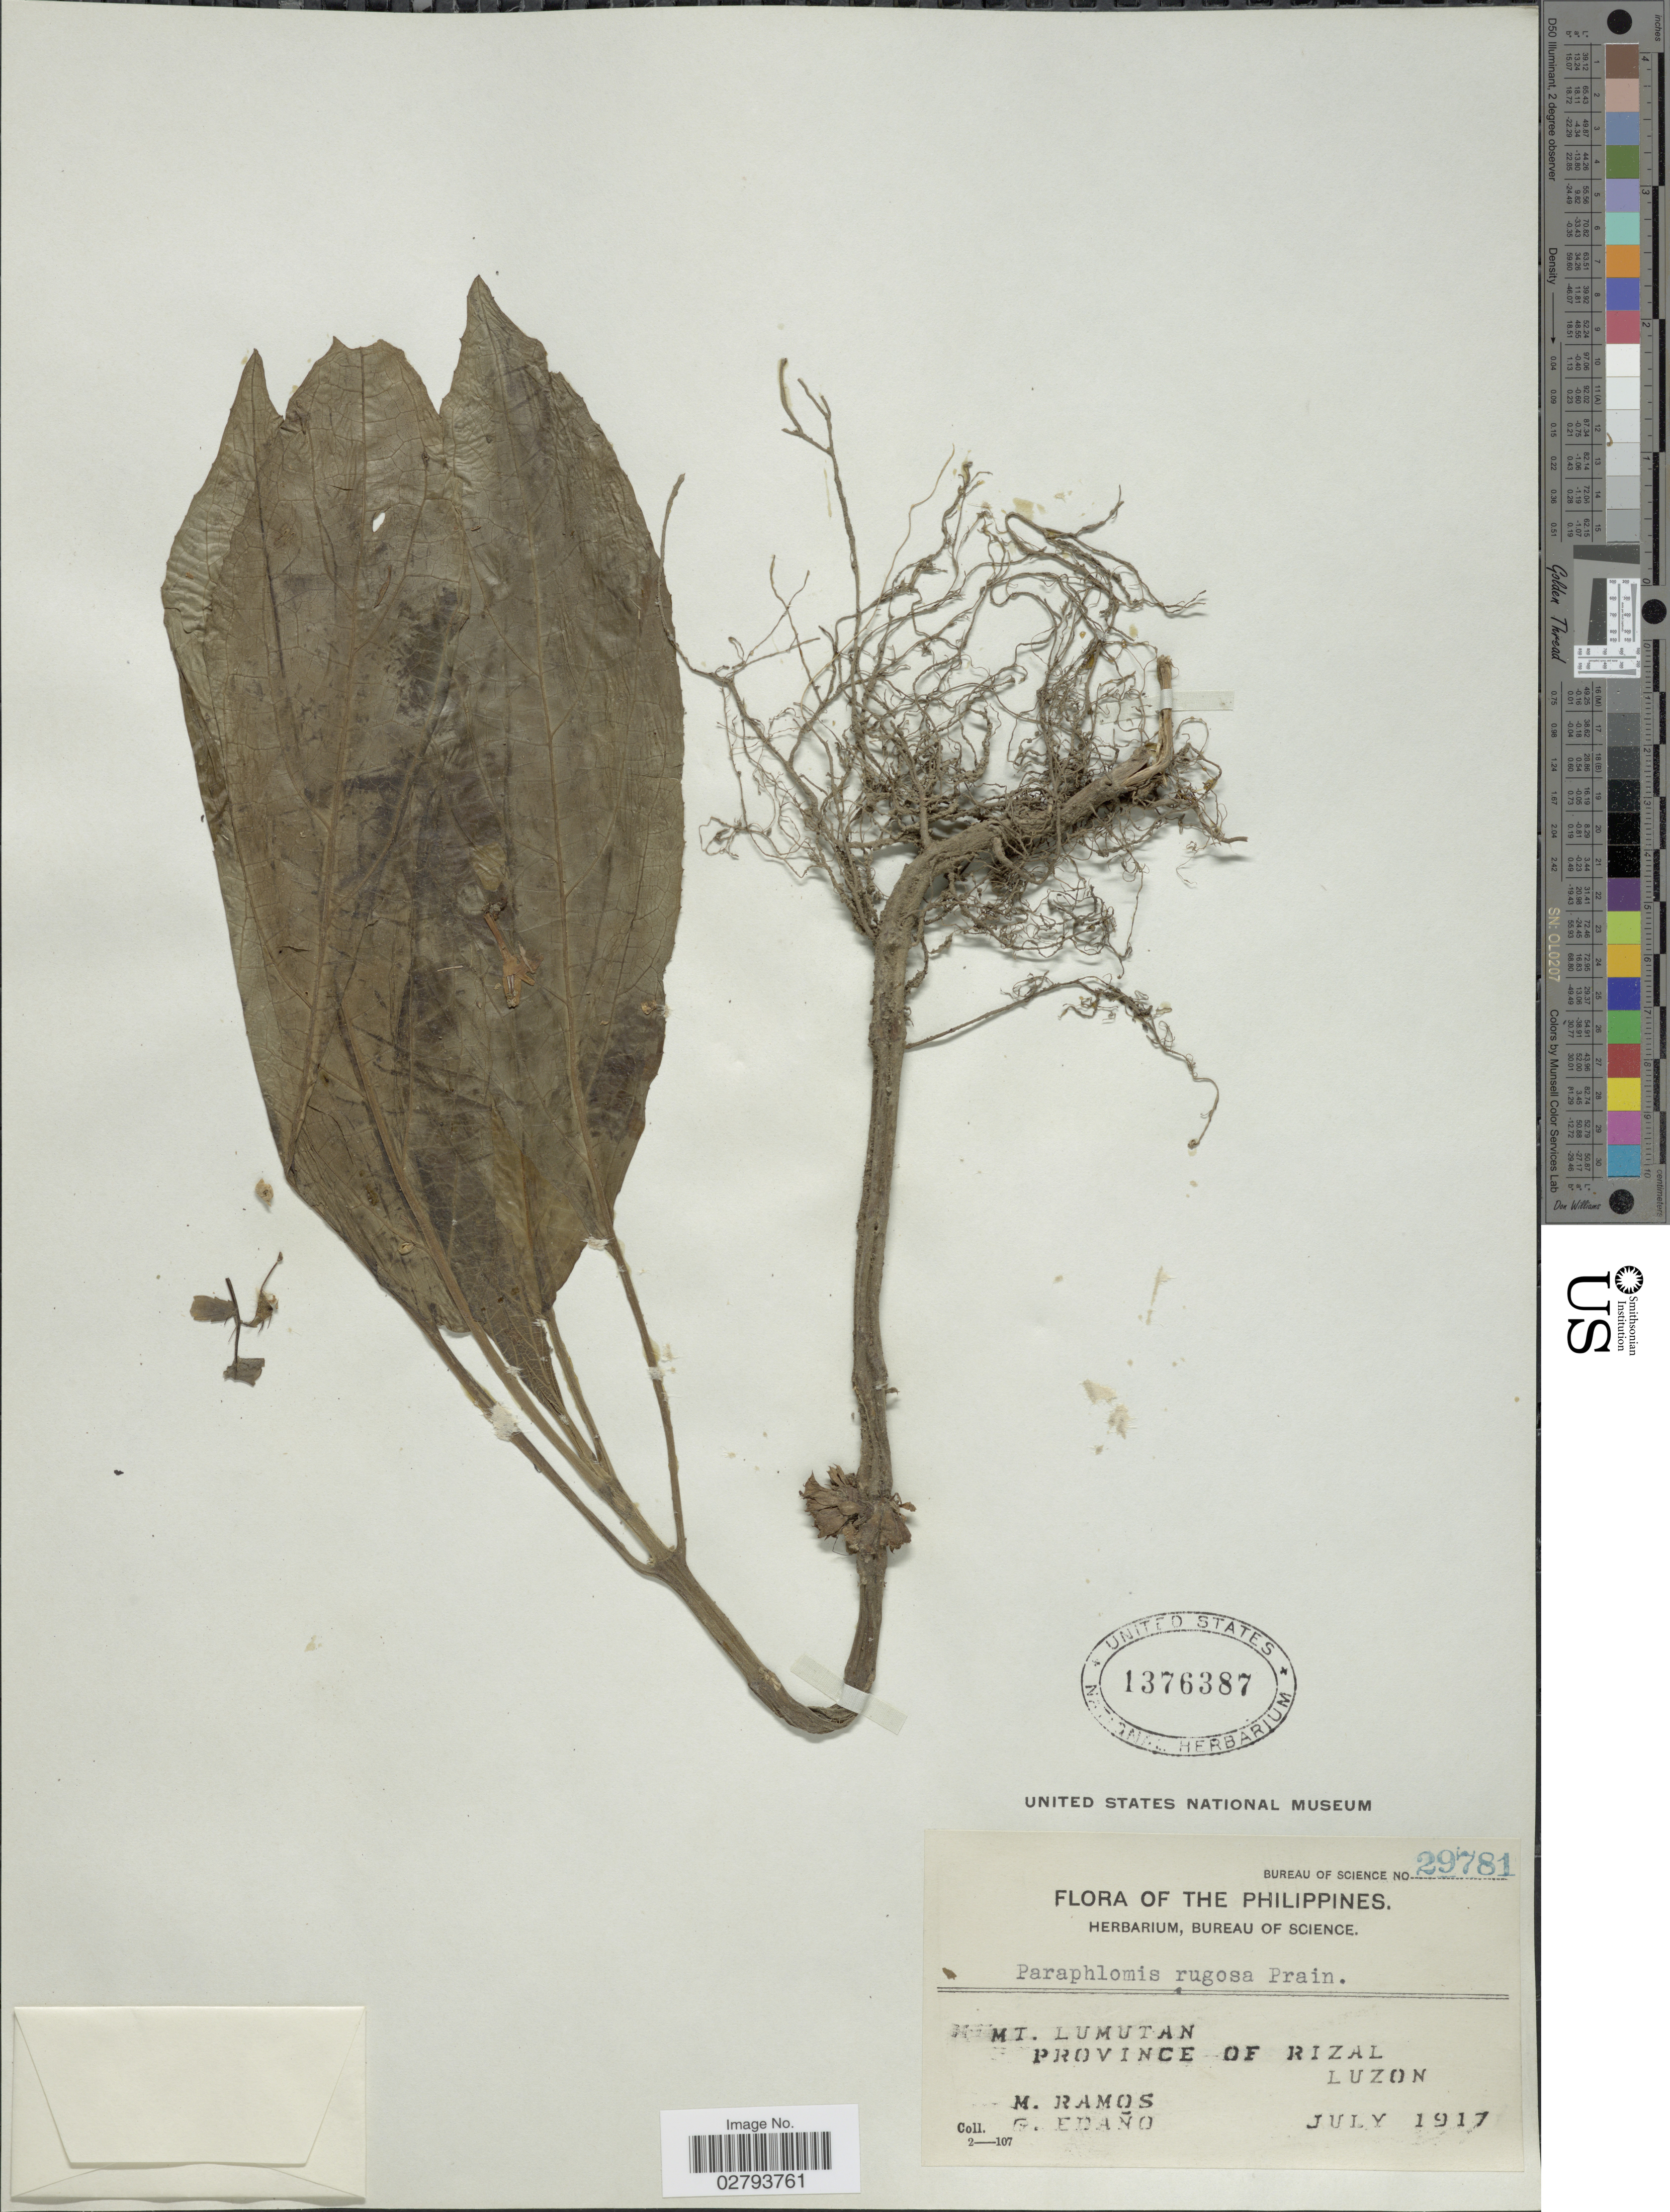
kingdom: Plantae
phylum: Tracheophyta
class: Magnoliopsida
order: Lamiales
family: Lamiaceae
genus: Paraphlomis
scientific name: Paraphlomis javanica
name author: (Blume) Prain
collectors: M. Ramos & G. Edaño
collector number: Bureau of Science 29781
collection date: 1917-07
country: Philippines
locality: Mt. Lumutan, Province of Rizal, Luzon.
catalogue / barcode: US 1376387